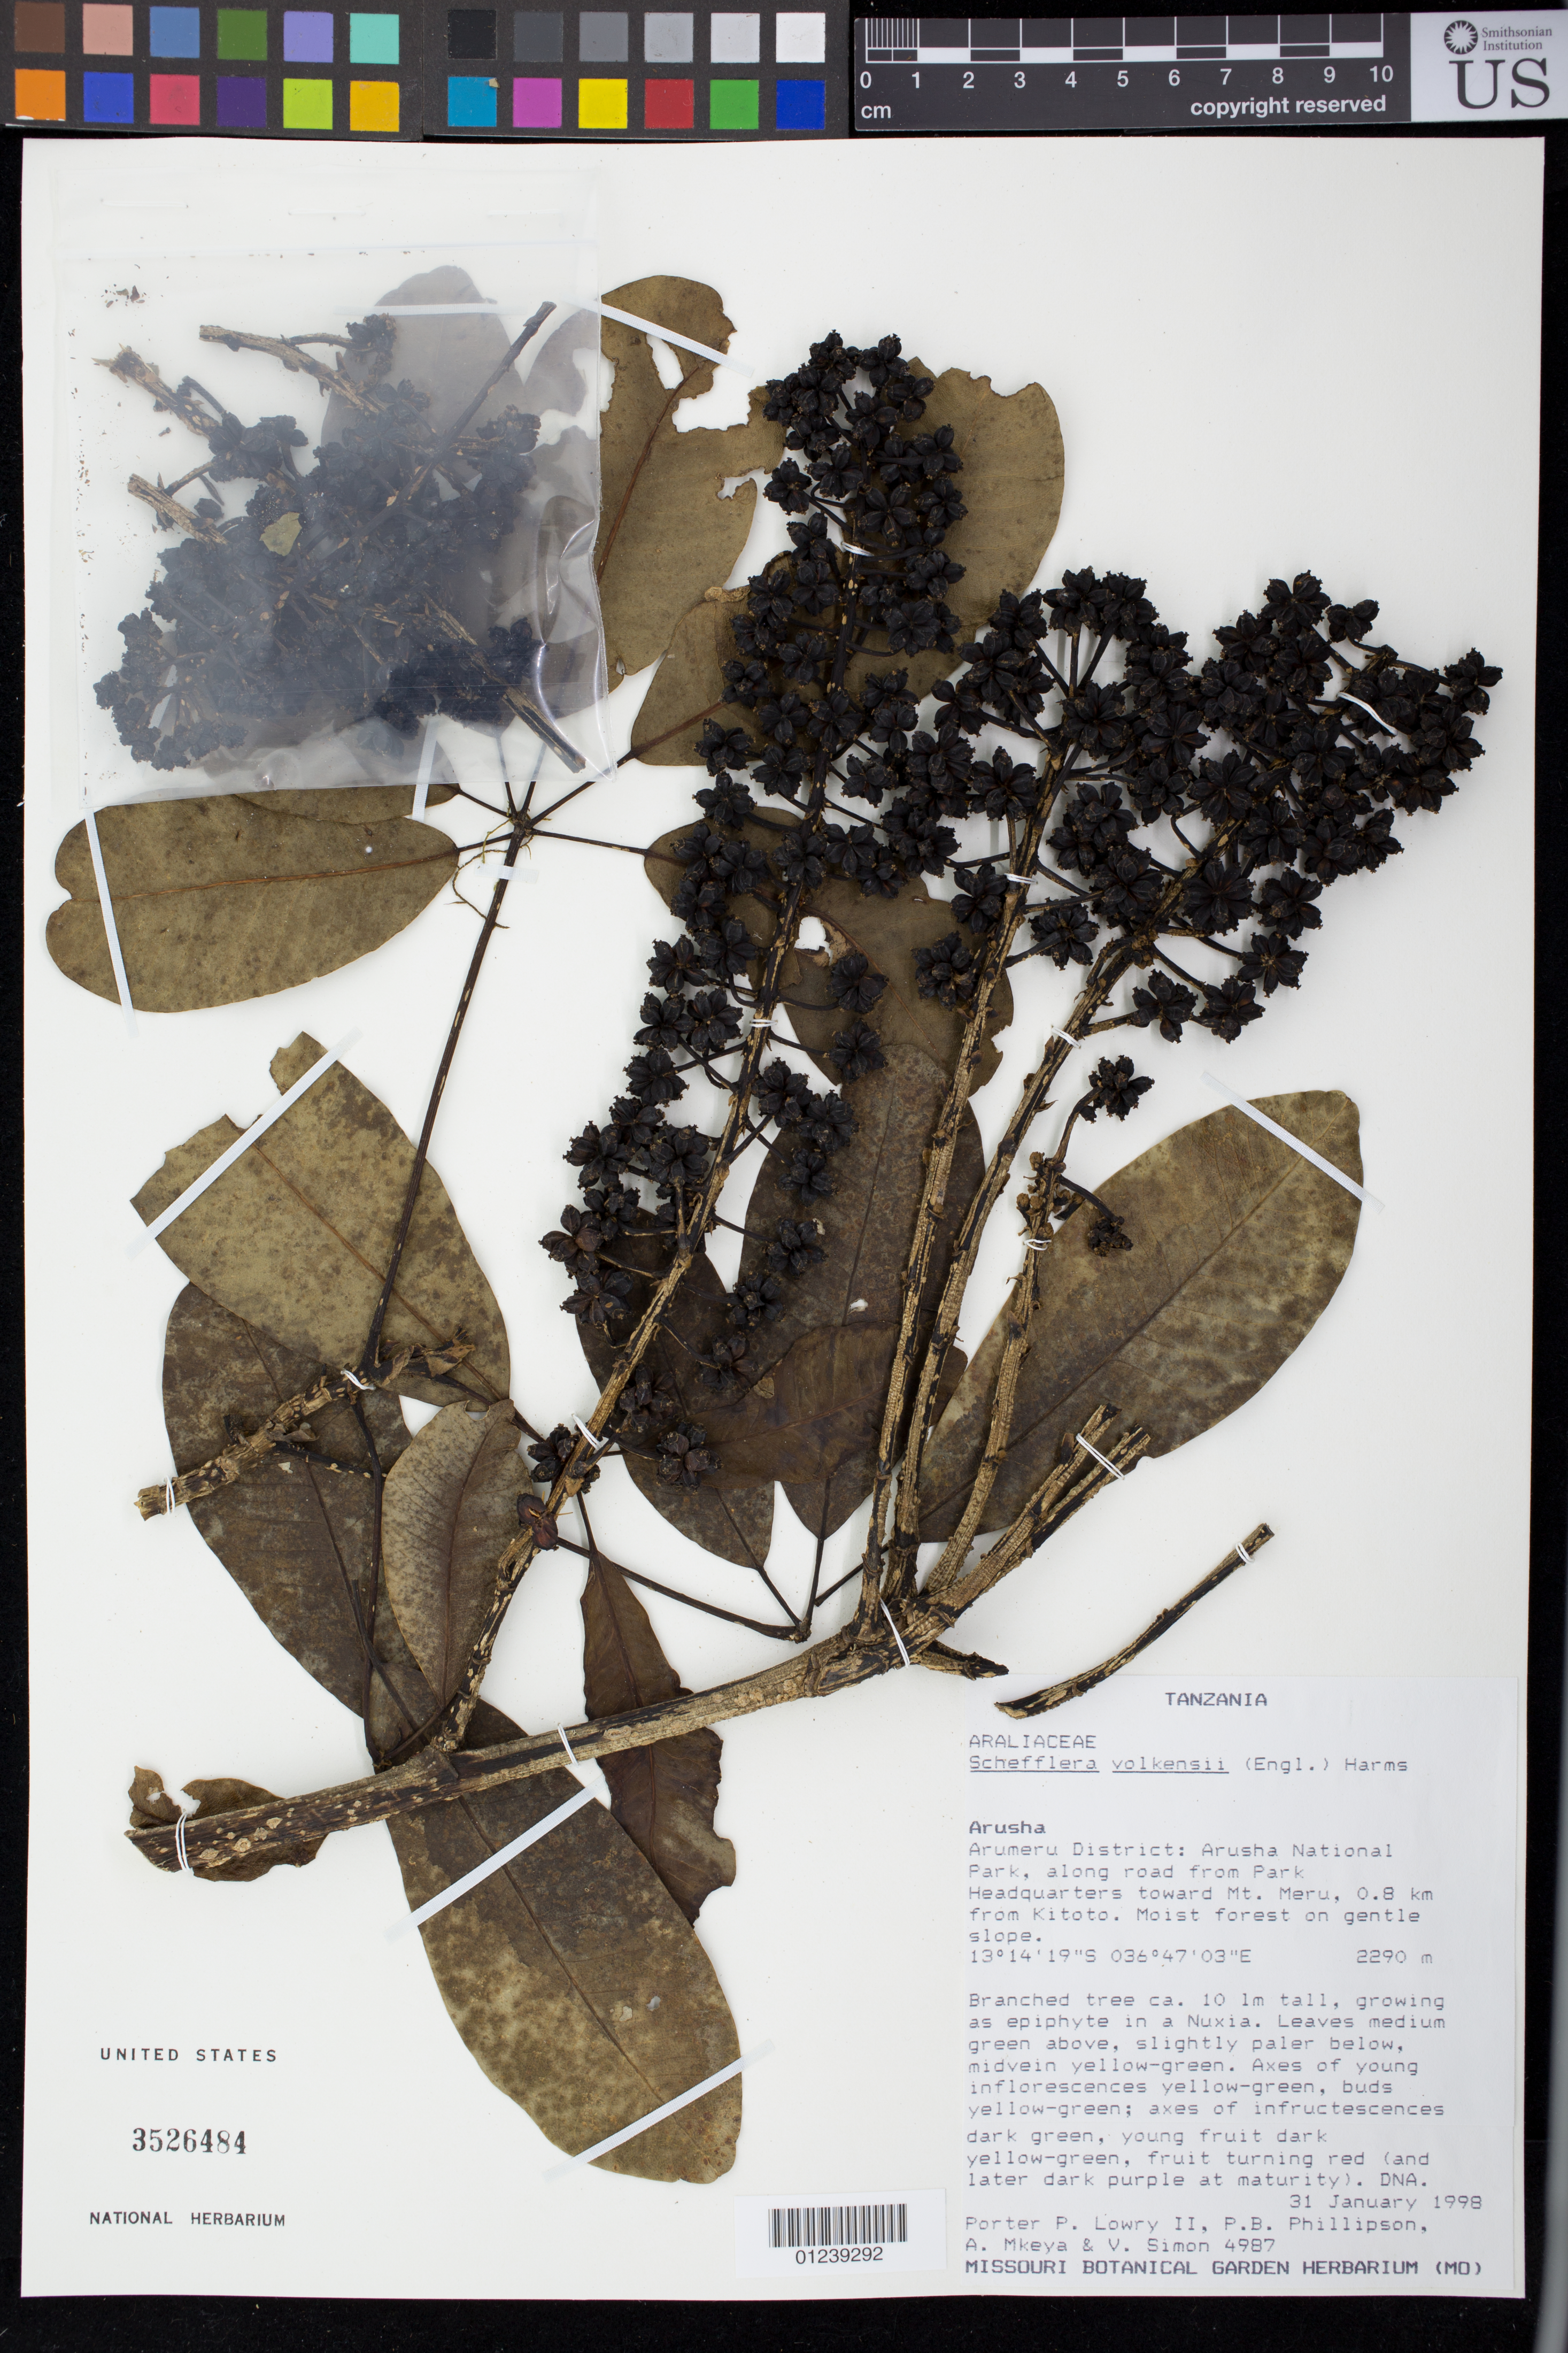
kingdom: Plantae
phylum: Tracheophyta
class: Magnoliopsida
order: Apiales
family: Araliaceae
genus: Schefflera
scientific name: Schefflera volkensii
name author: (Harms) Harms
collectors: P. P. Lowry, P. B. Phillipson, A. Mkeya & V. Simon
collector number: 4987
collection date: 1998-01-31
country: Tanzania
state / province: Arusha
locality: Arumeru District: Arusha National Park, along road from Park Headquarters toward Mt. Meru, 0.8 km from Kitoto.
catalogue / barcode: US 3526484